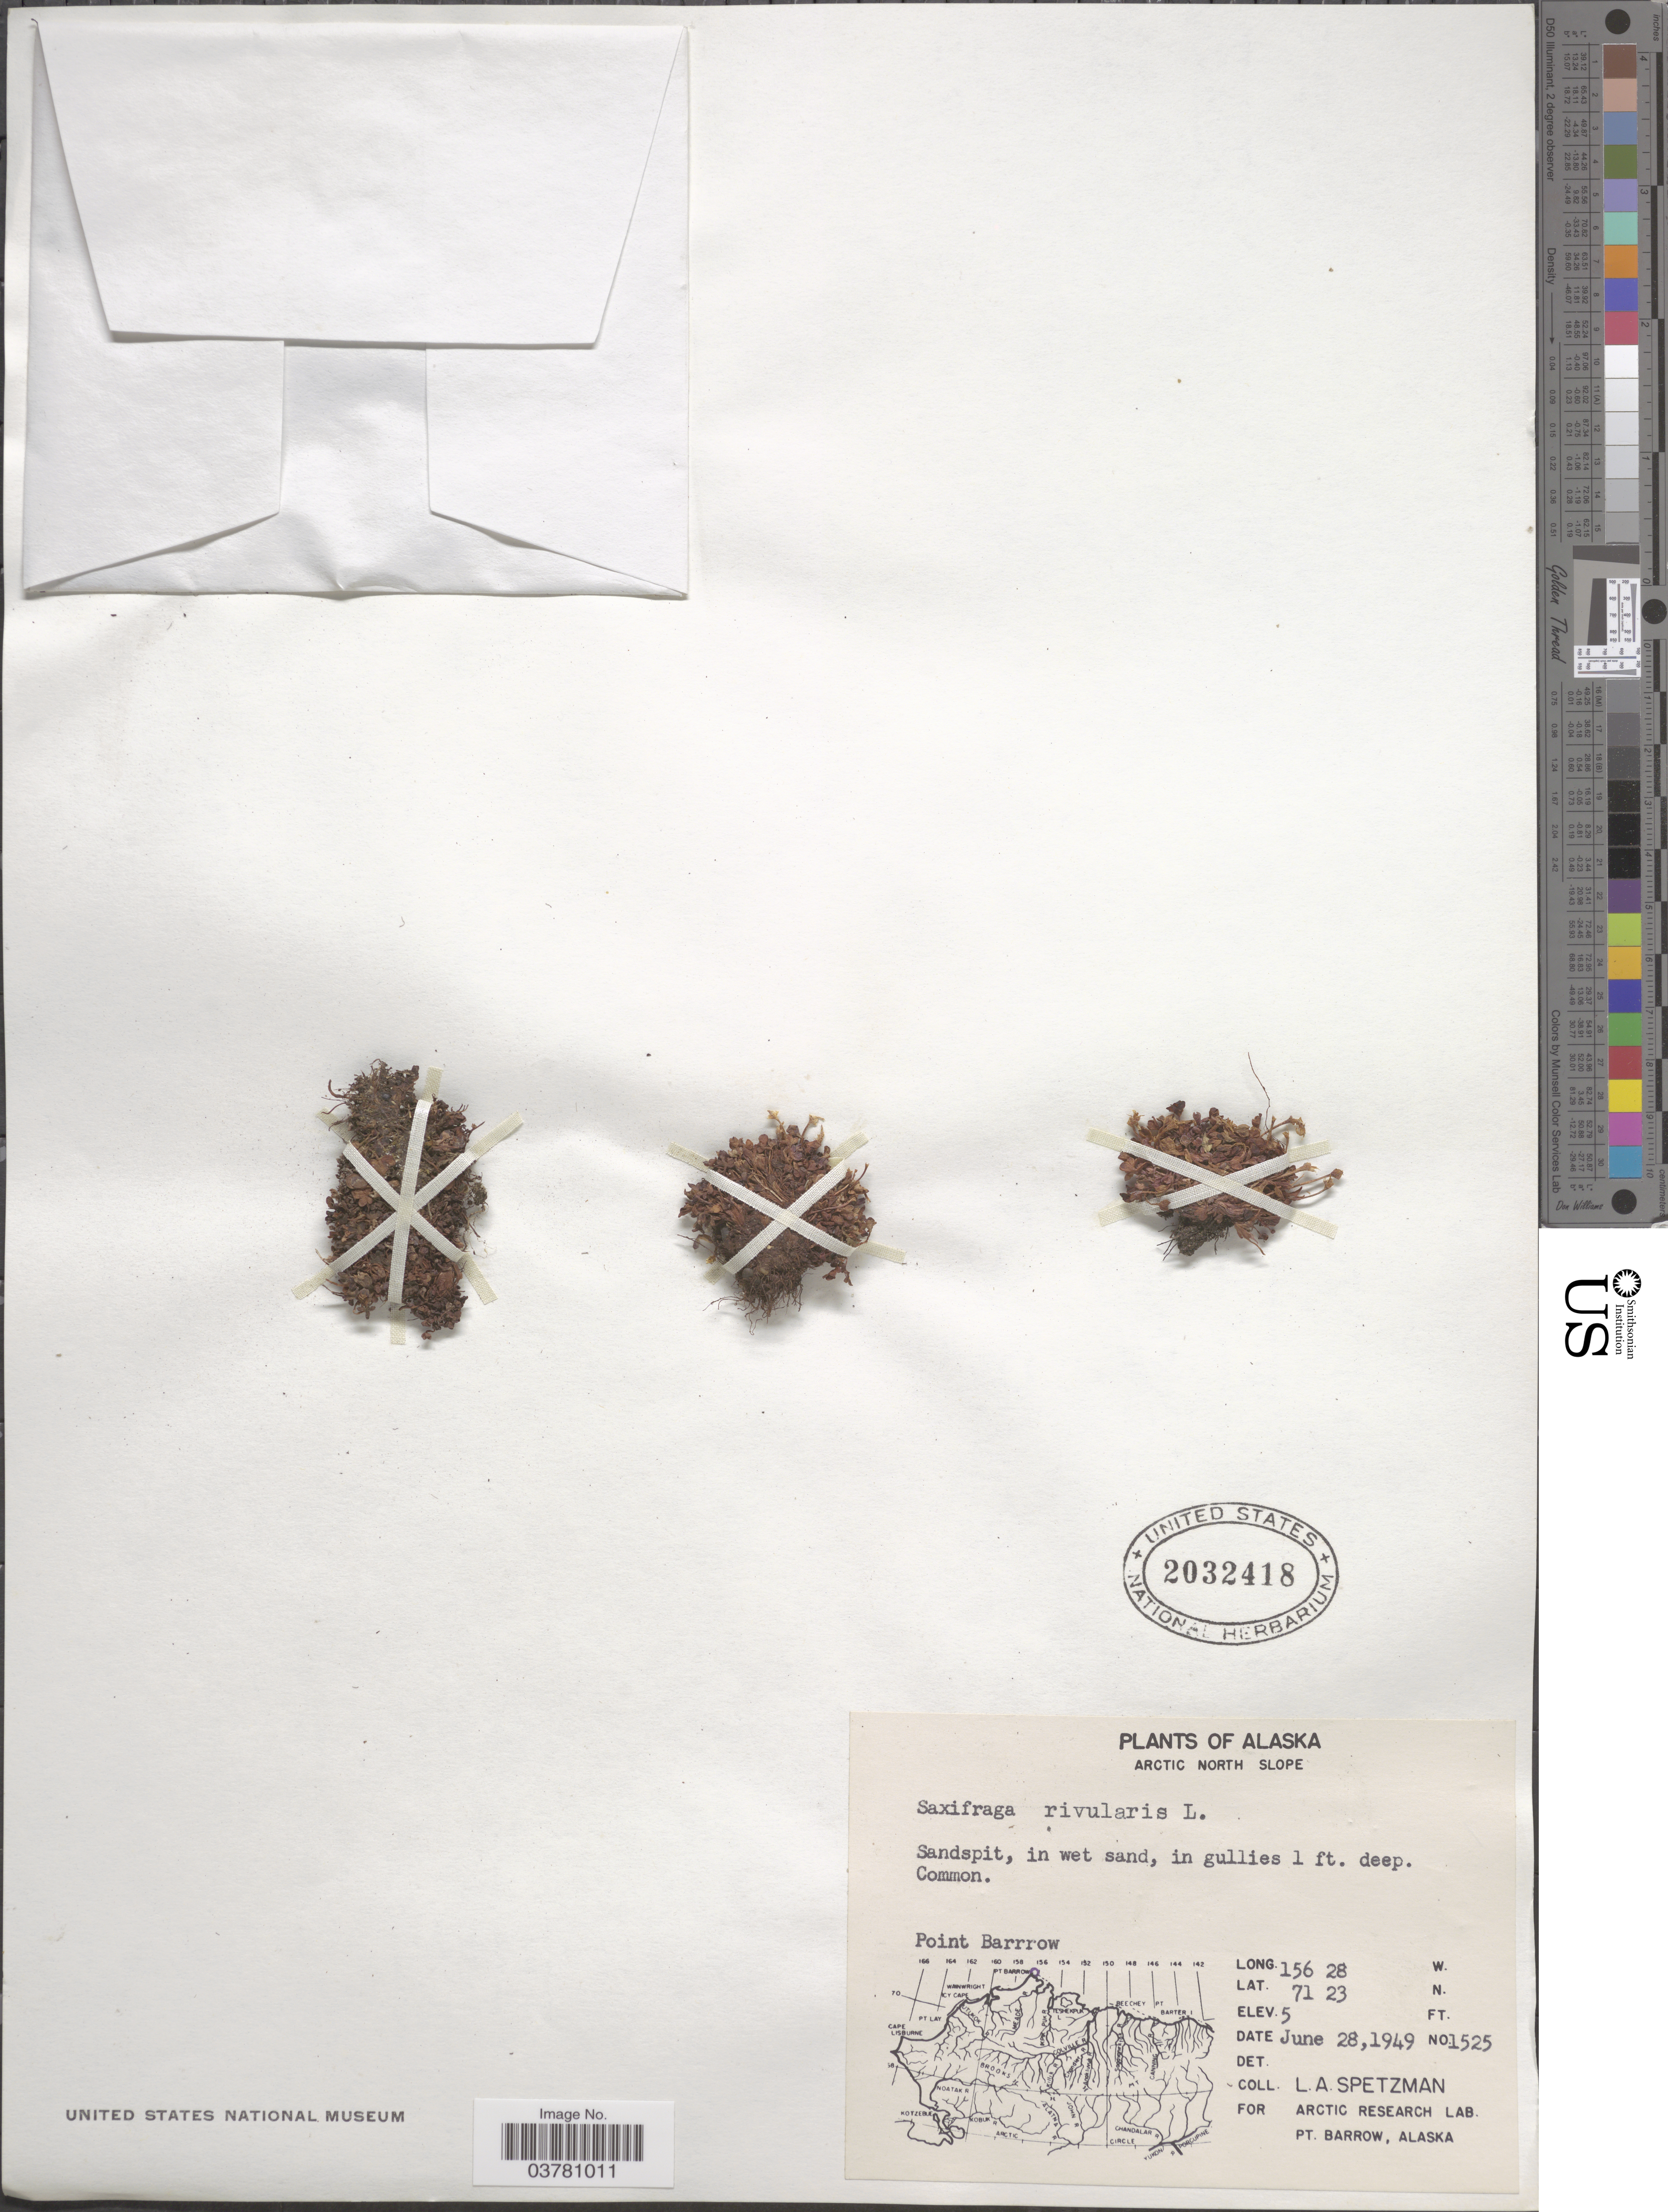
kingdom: Plantae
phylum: Tracheophyta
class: Magnoliopsida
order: Saxifragales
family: Saxifragaceae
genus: Saxifraga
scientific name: Saxifraga rivularis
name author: L.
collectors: L. Spetzman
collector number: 1525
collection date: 1949-06-28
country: United States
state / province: Alaska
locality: Arctic North Slope. Sandspit, in wet sand, in gullies 1 ft. deep. Common. Point Barrow.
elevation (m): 2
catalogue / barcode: US 2032418